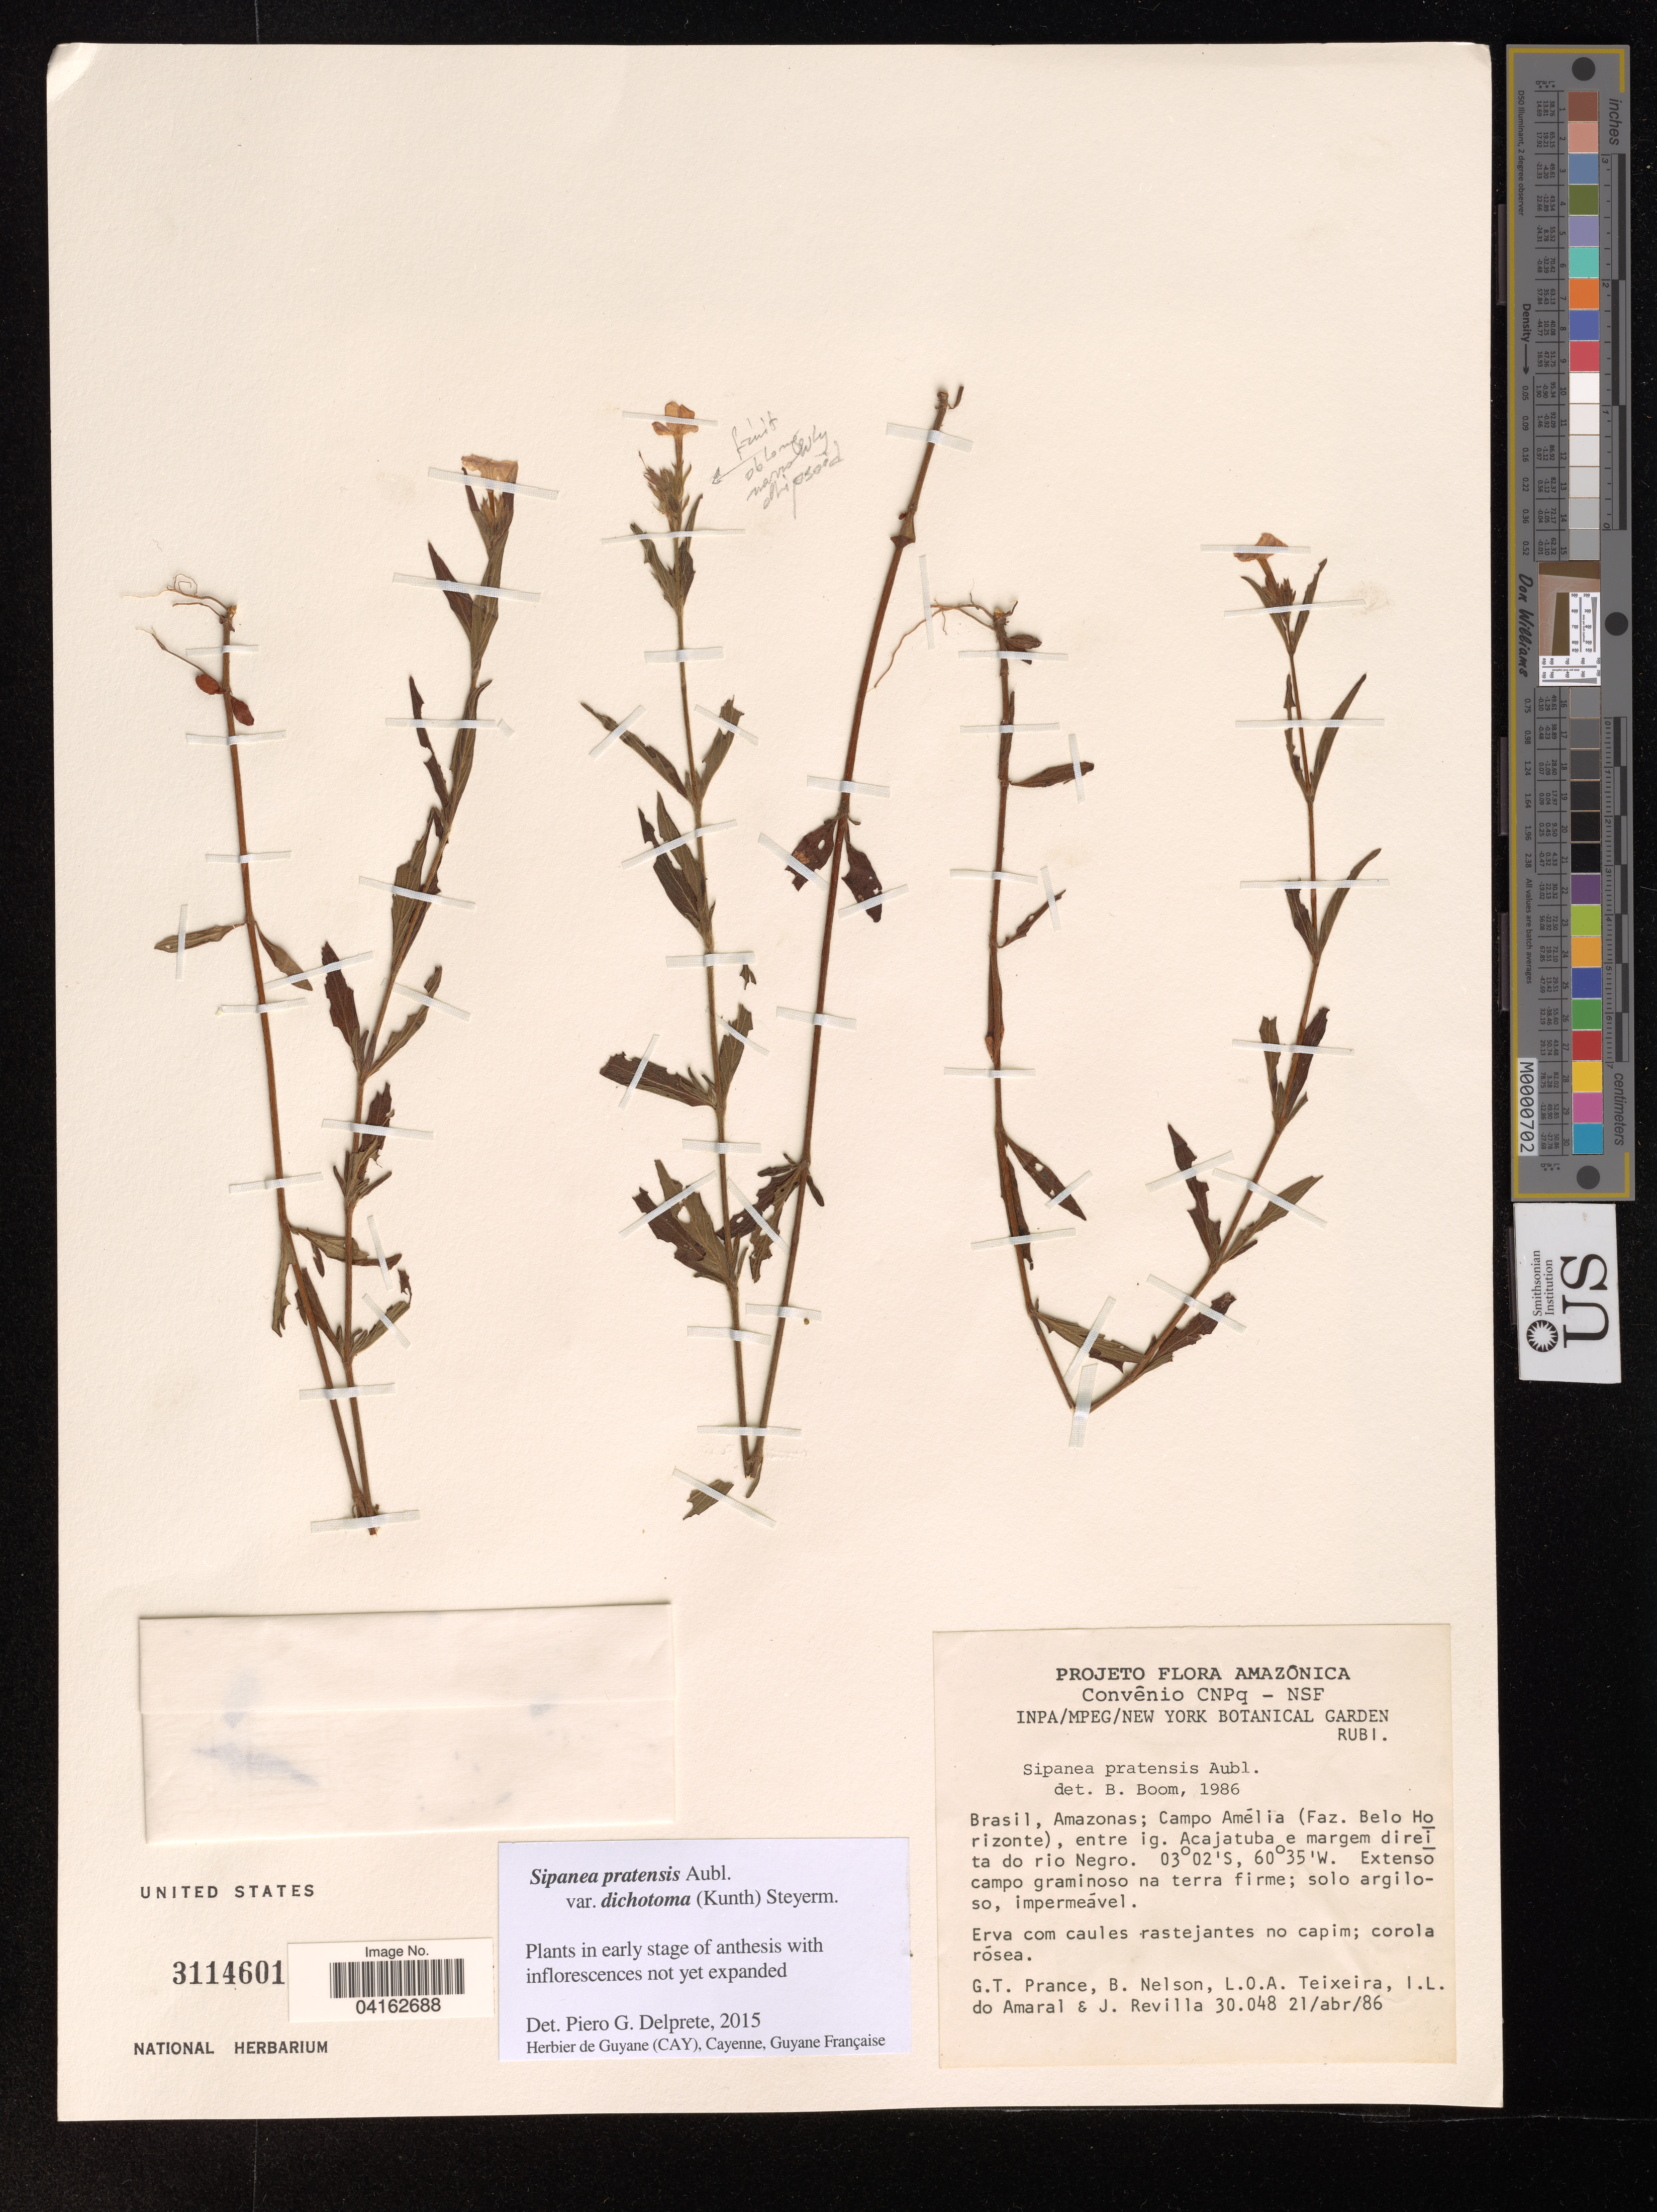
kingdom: Plantae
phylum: Tracheophyta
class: Magnoliopsida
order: Gentianales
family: Rubiaceae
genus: Sipanea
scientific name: Sipanea pratensis var. dichotoma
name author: (Kunth) Steyerm.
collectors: G. T. Prance, B. Nelson, L. O. A. Teixeira, I. L. Amaral & J. Revilla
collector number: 30.048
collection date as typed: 21 4 86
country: Brazil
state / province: Amazonas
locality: Campo Amélia (Faz. Belo Horizonte), entre ig. Acajatuba e margem direita do rio Negro.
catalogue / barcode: US 3114601